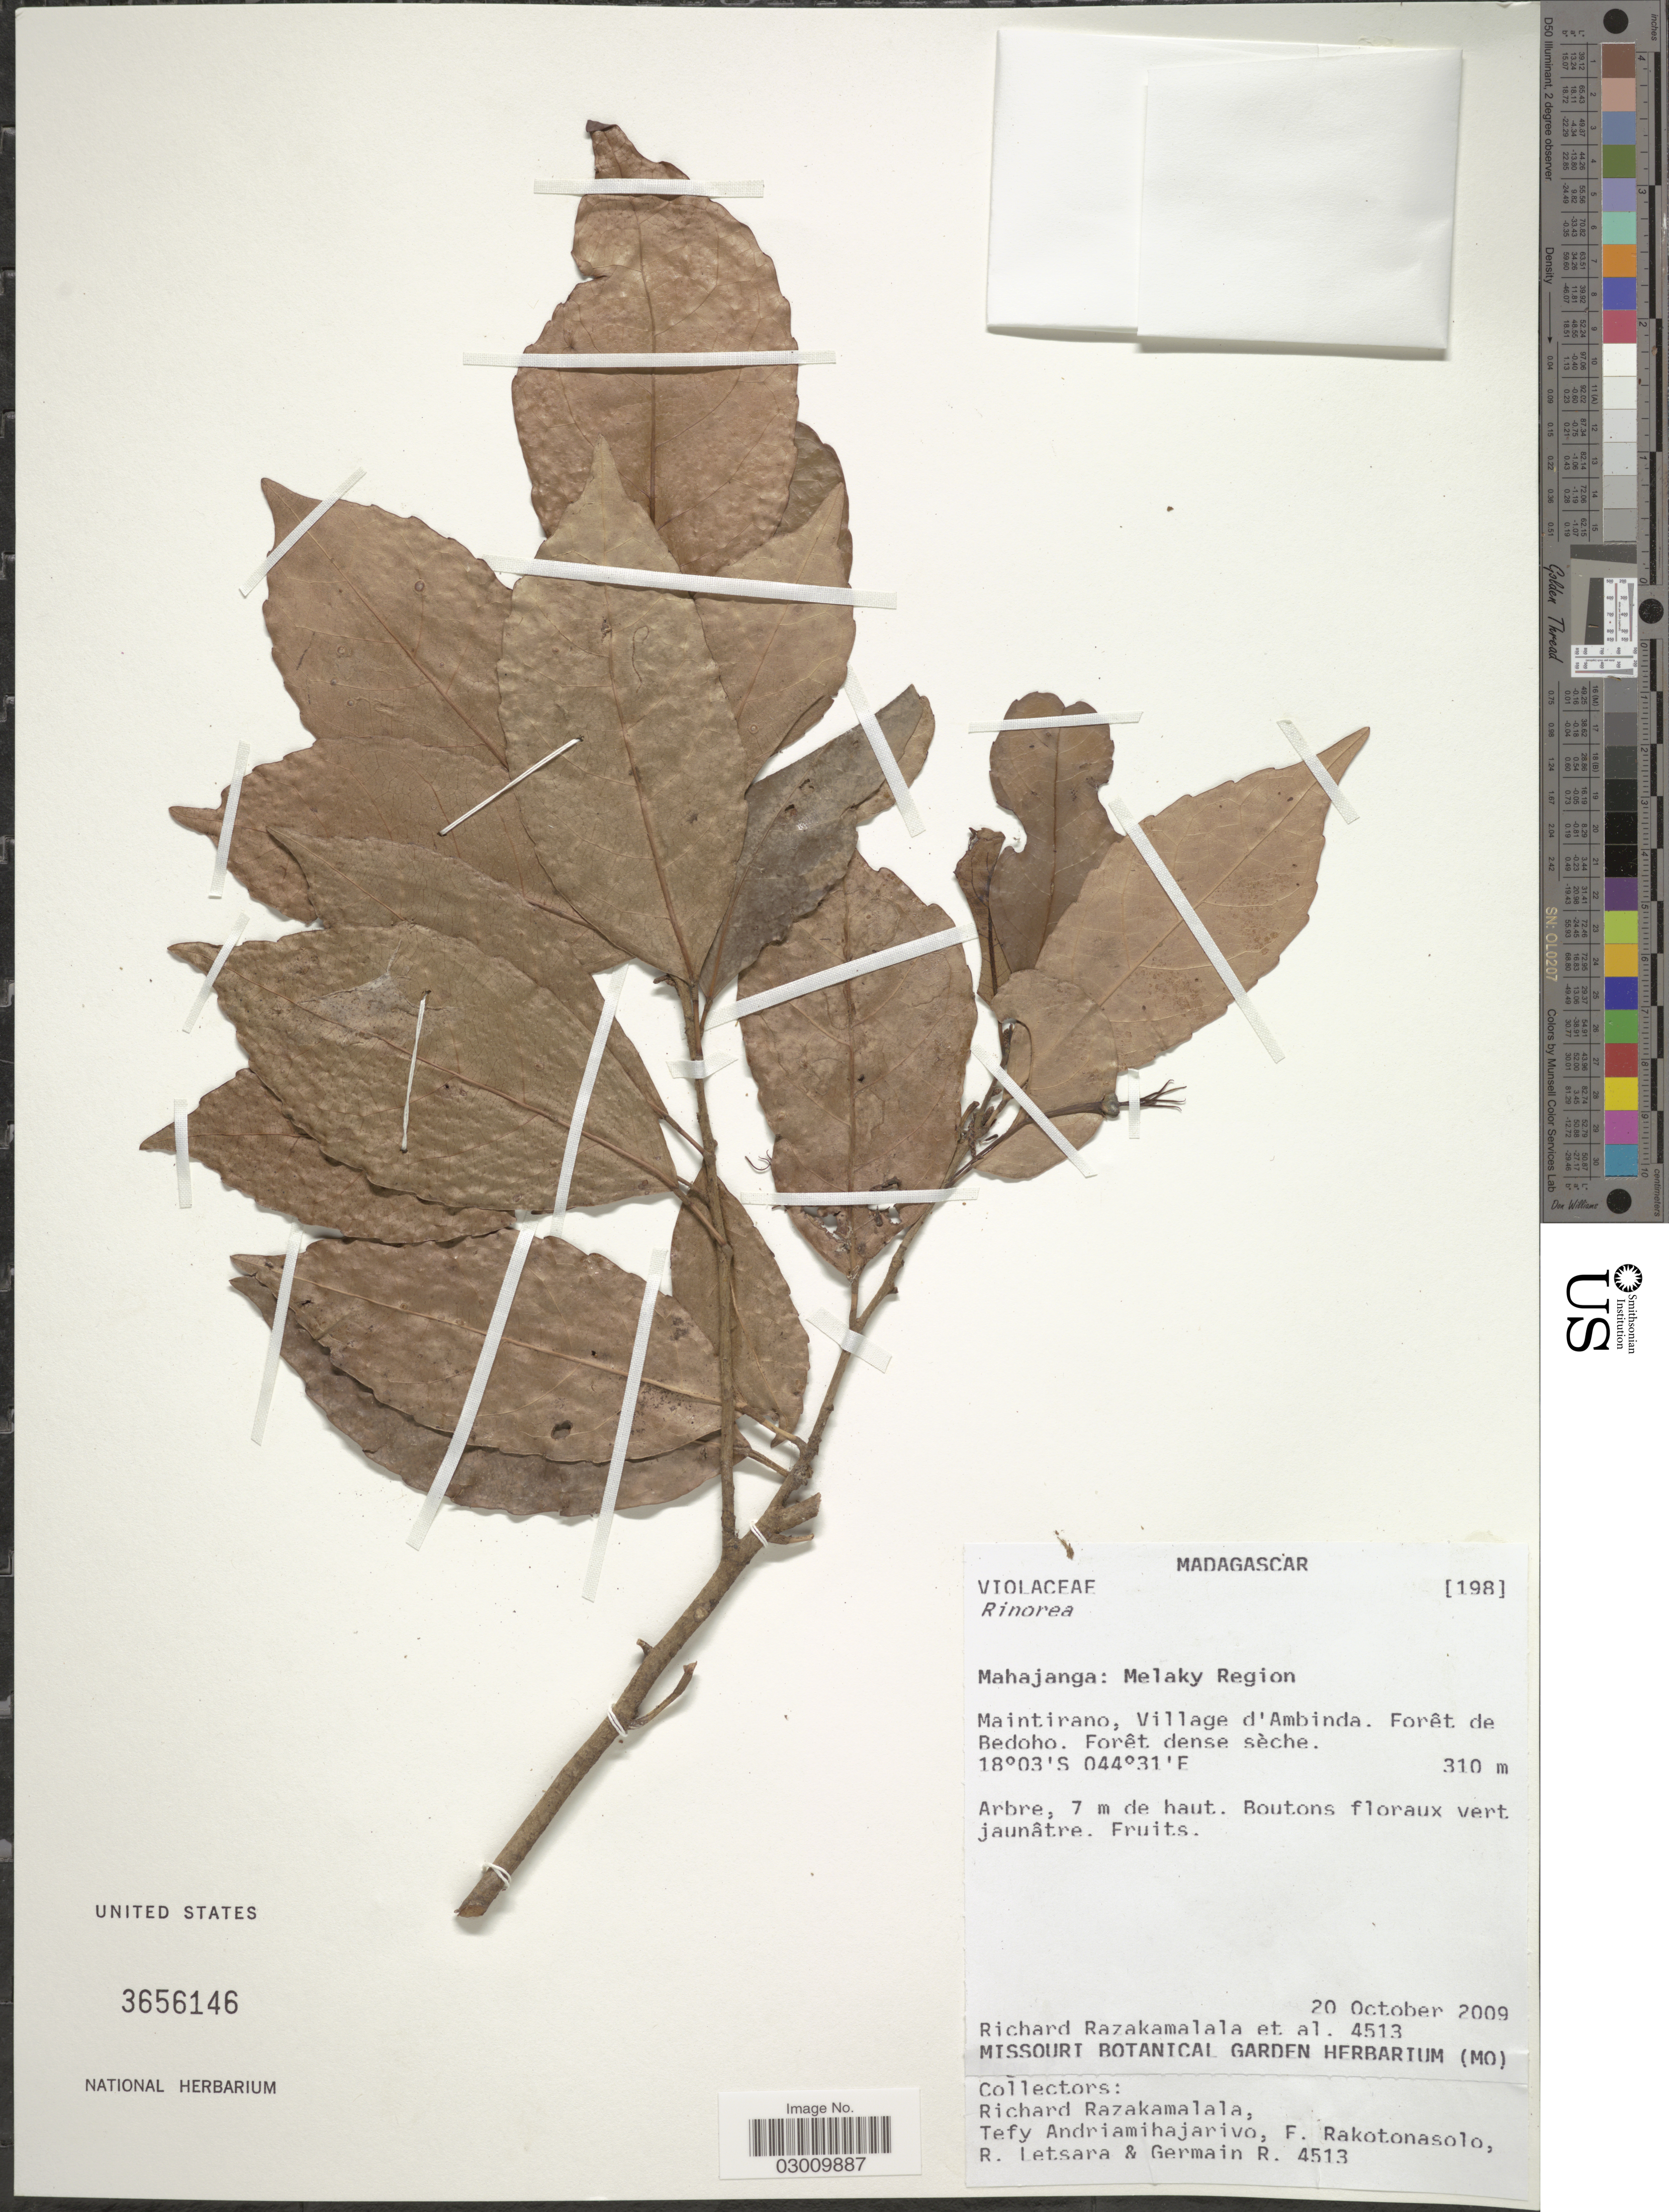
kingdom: Plantae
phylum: Tracheophyta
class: Magnoliopsida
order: Malpighiales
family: Violaceae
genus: Rinorea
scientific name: Rinorea sp.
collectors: R. Razakamalala & et al.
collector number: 4513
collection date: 2009-10-20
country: Madagascar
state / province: Melaky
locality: Melaky Region. Maintirano, Village d'Ambinda. Forêt de Bedoho.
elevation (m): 310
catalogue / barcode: US 3656146